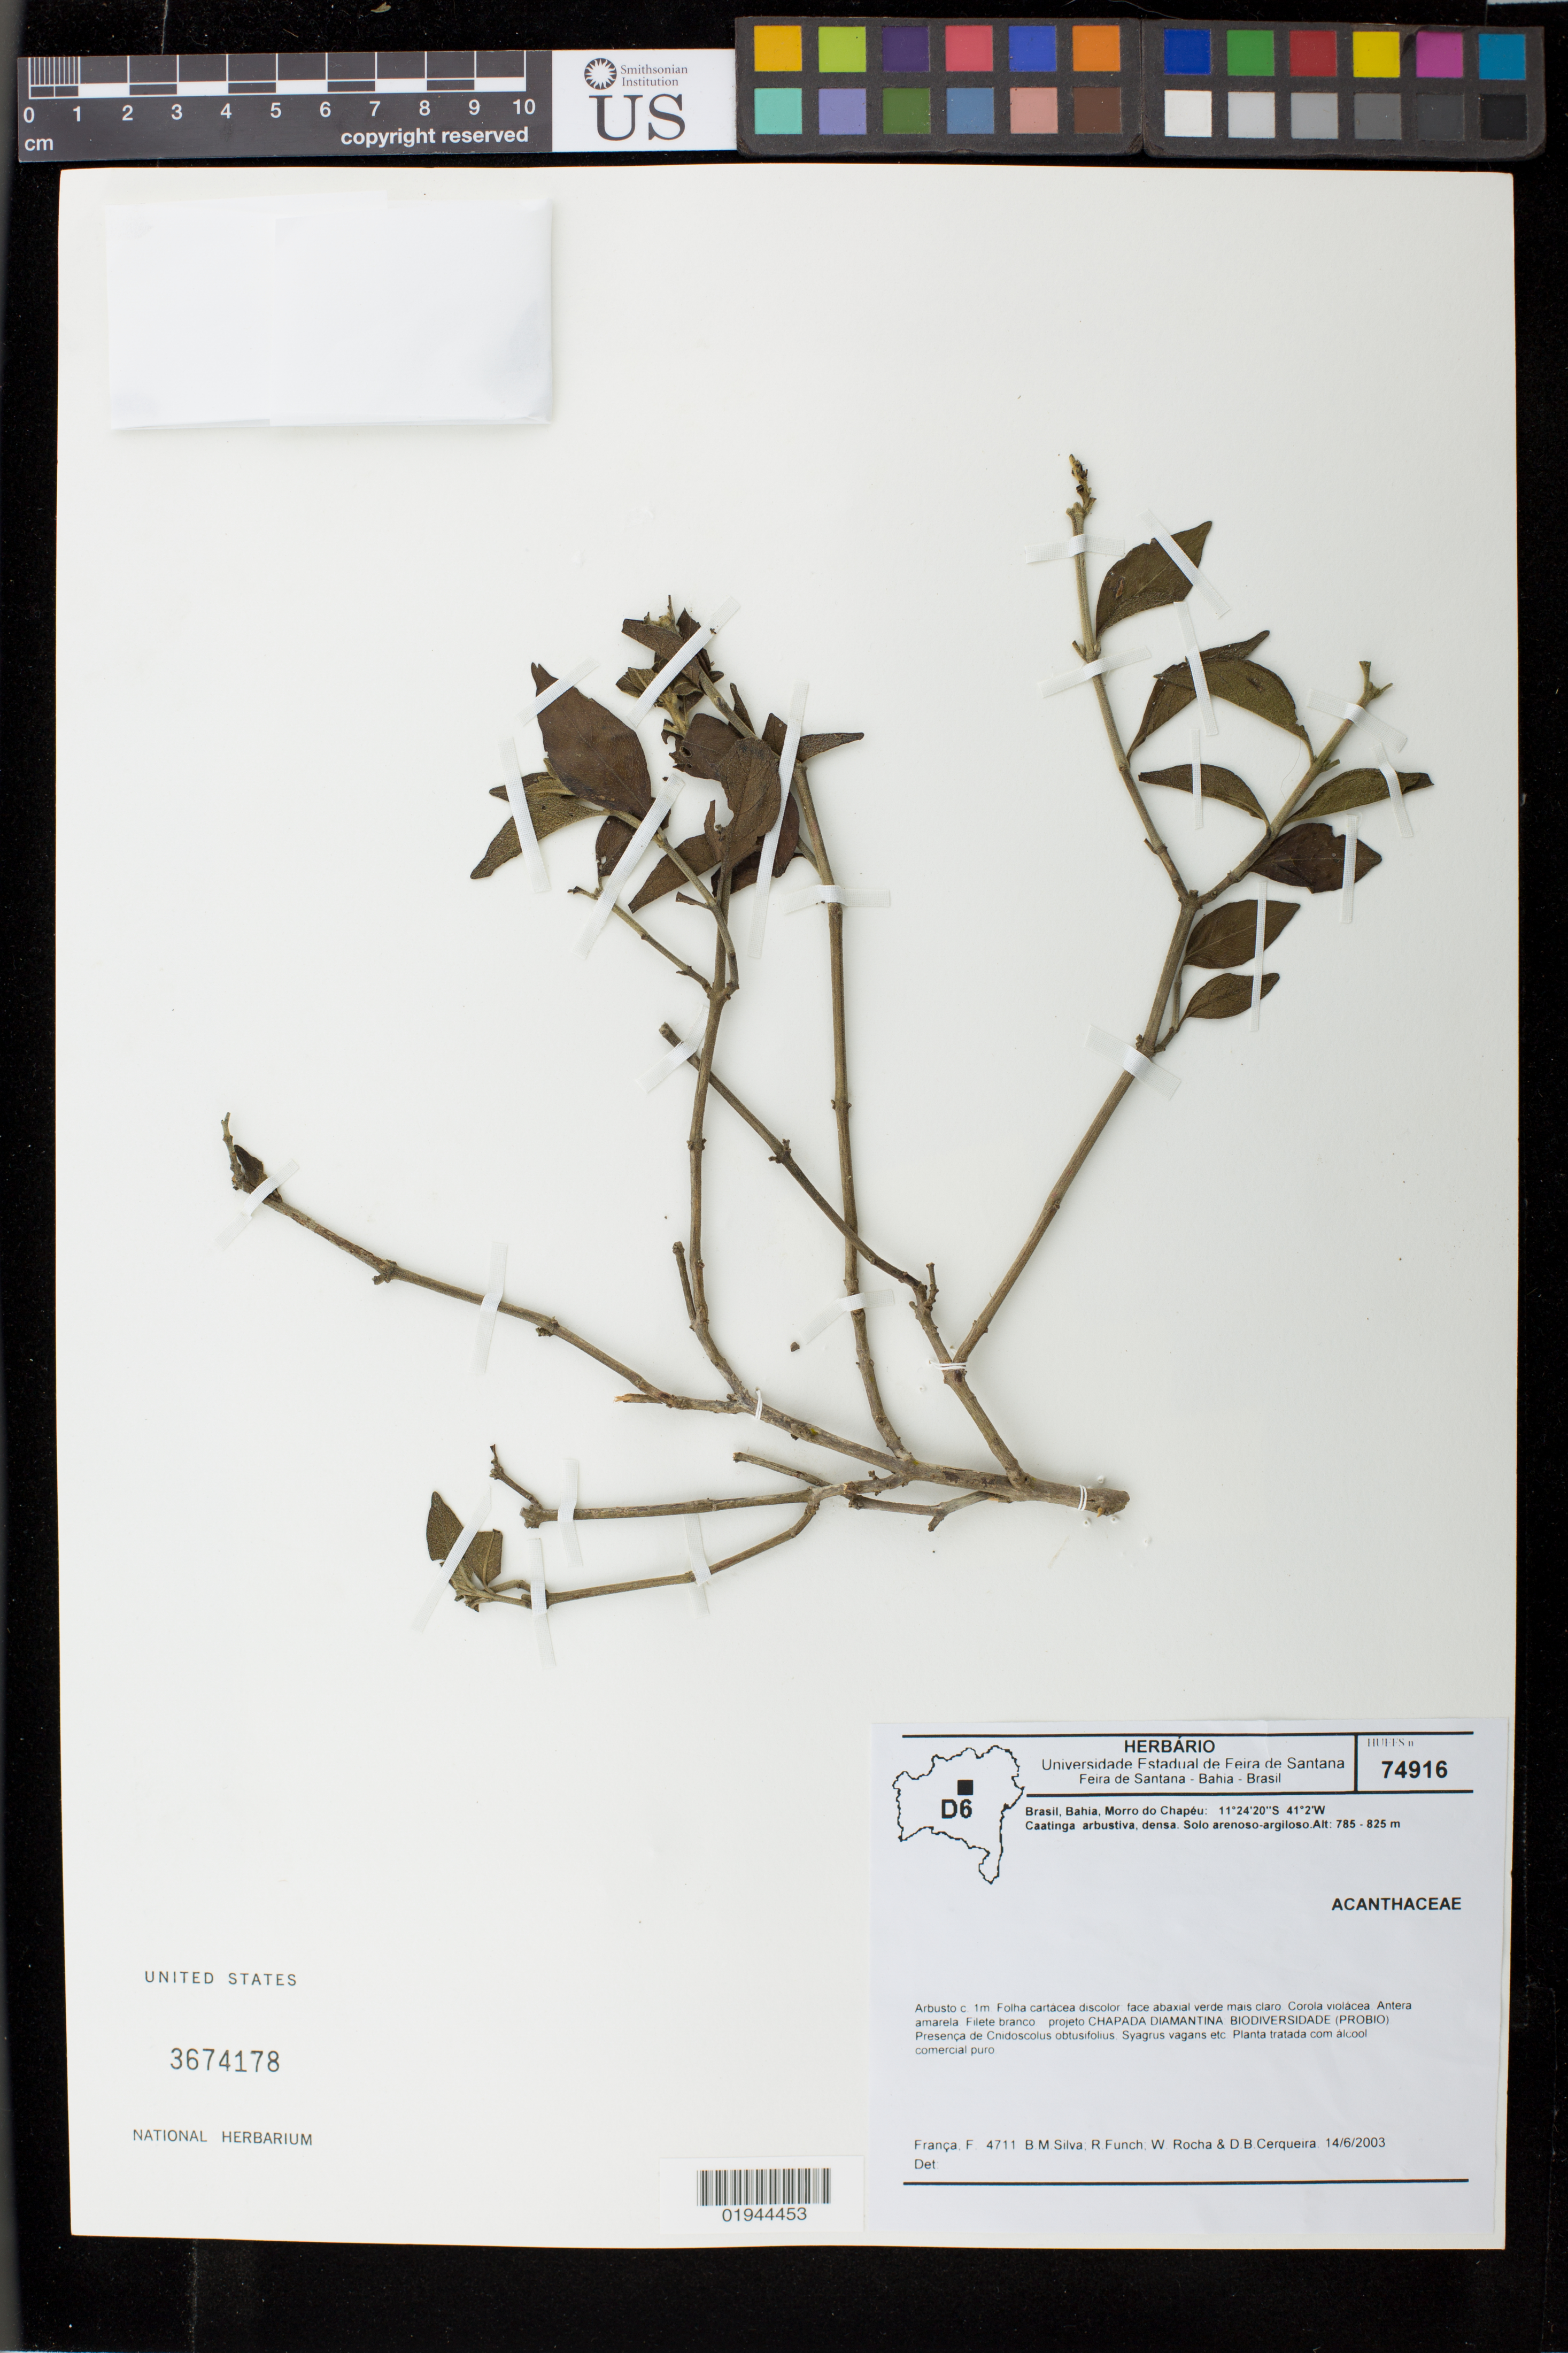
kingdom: Plantae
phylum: Tracheophyta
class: Magnoliopsida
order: Lamiales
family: Acanthaceae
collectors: F. França, B. Silva, R. Funch, W. Rocha & D. Cerqueira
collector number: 4711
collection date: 2003-06-14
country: Brazil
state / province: Bahia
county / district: Morro do Chapéu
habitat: Caatinga arbustiva, densa. Solo arenoso-argiloso.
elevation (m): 785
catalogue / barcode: US 3674178